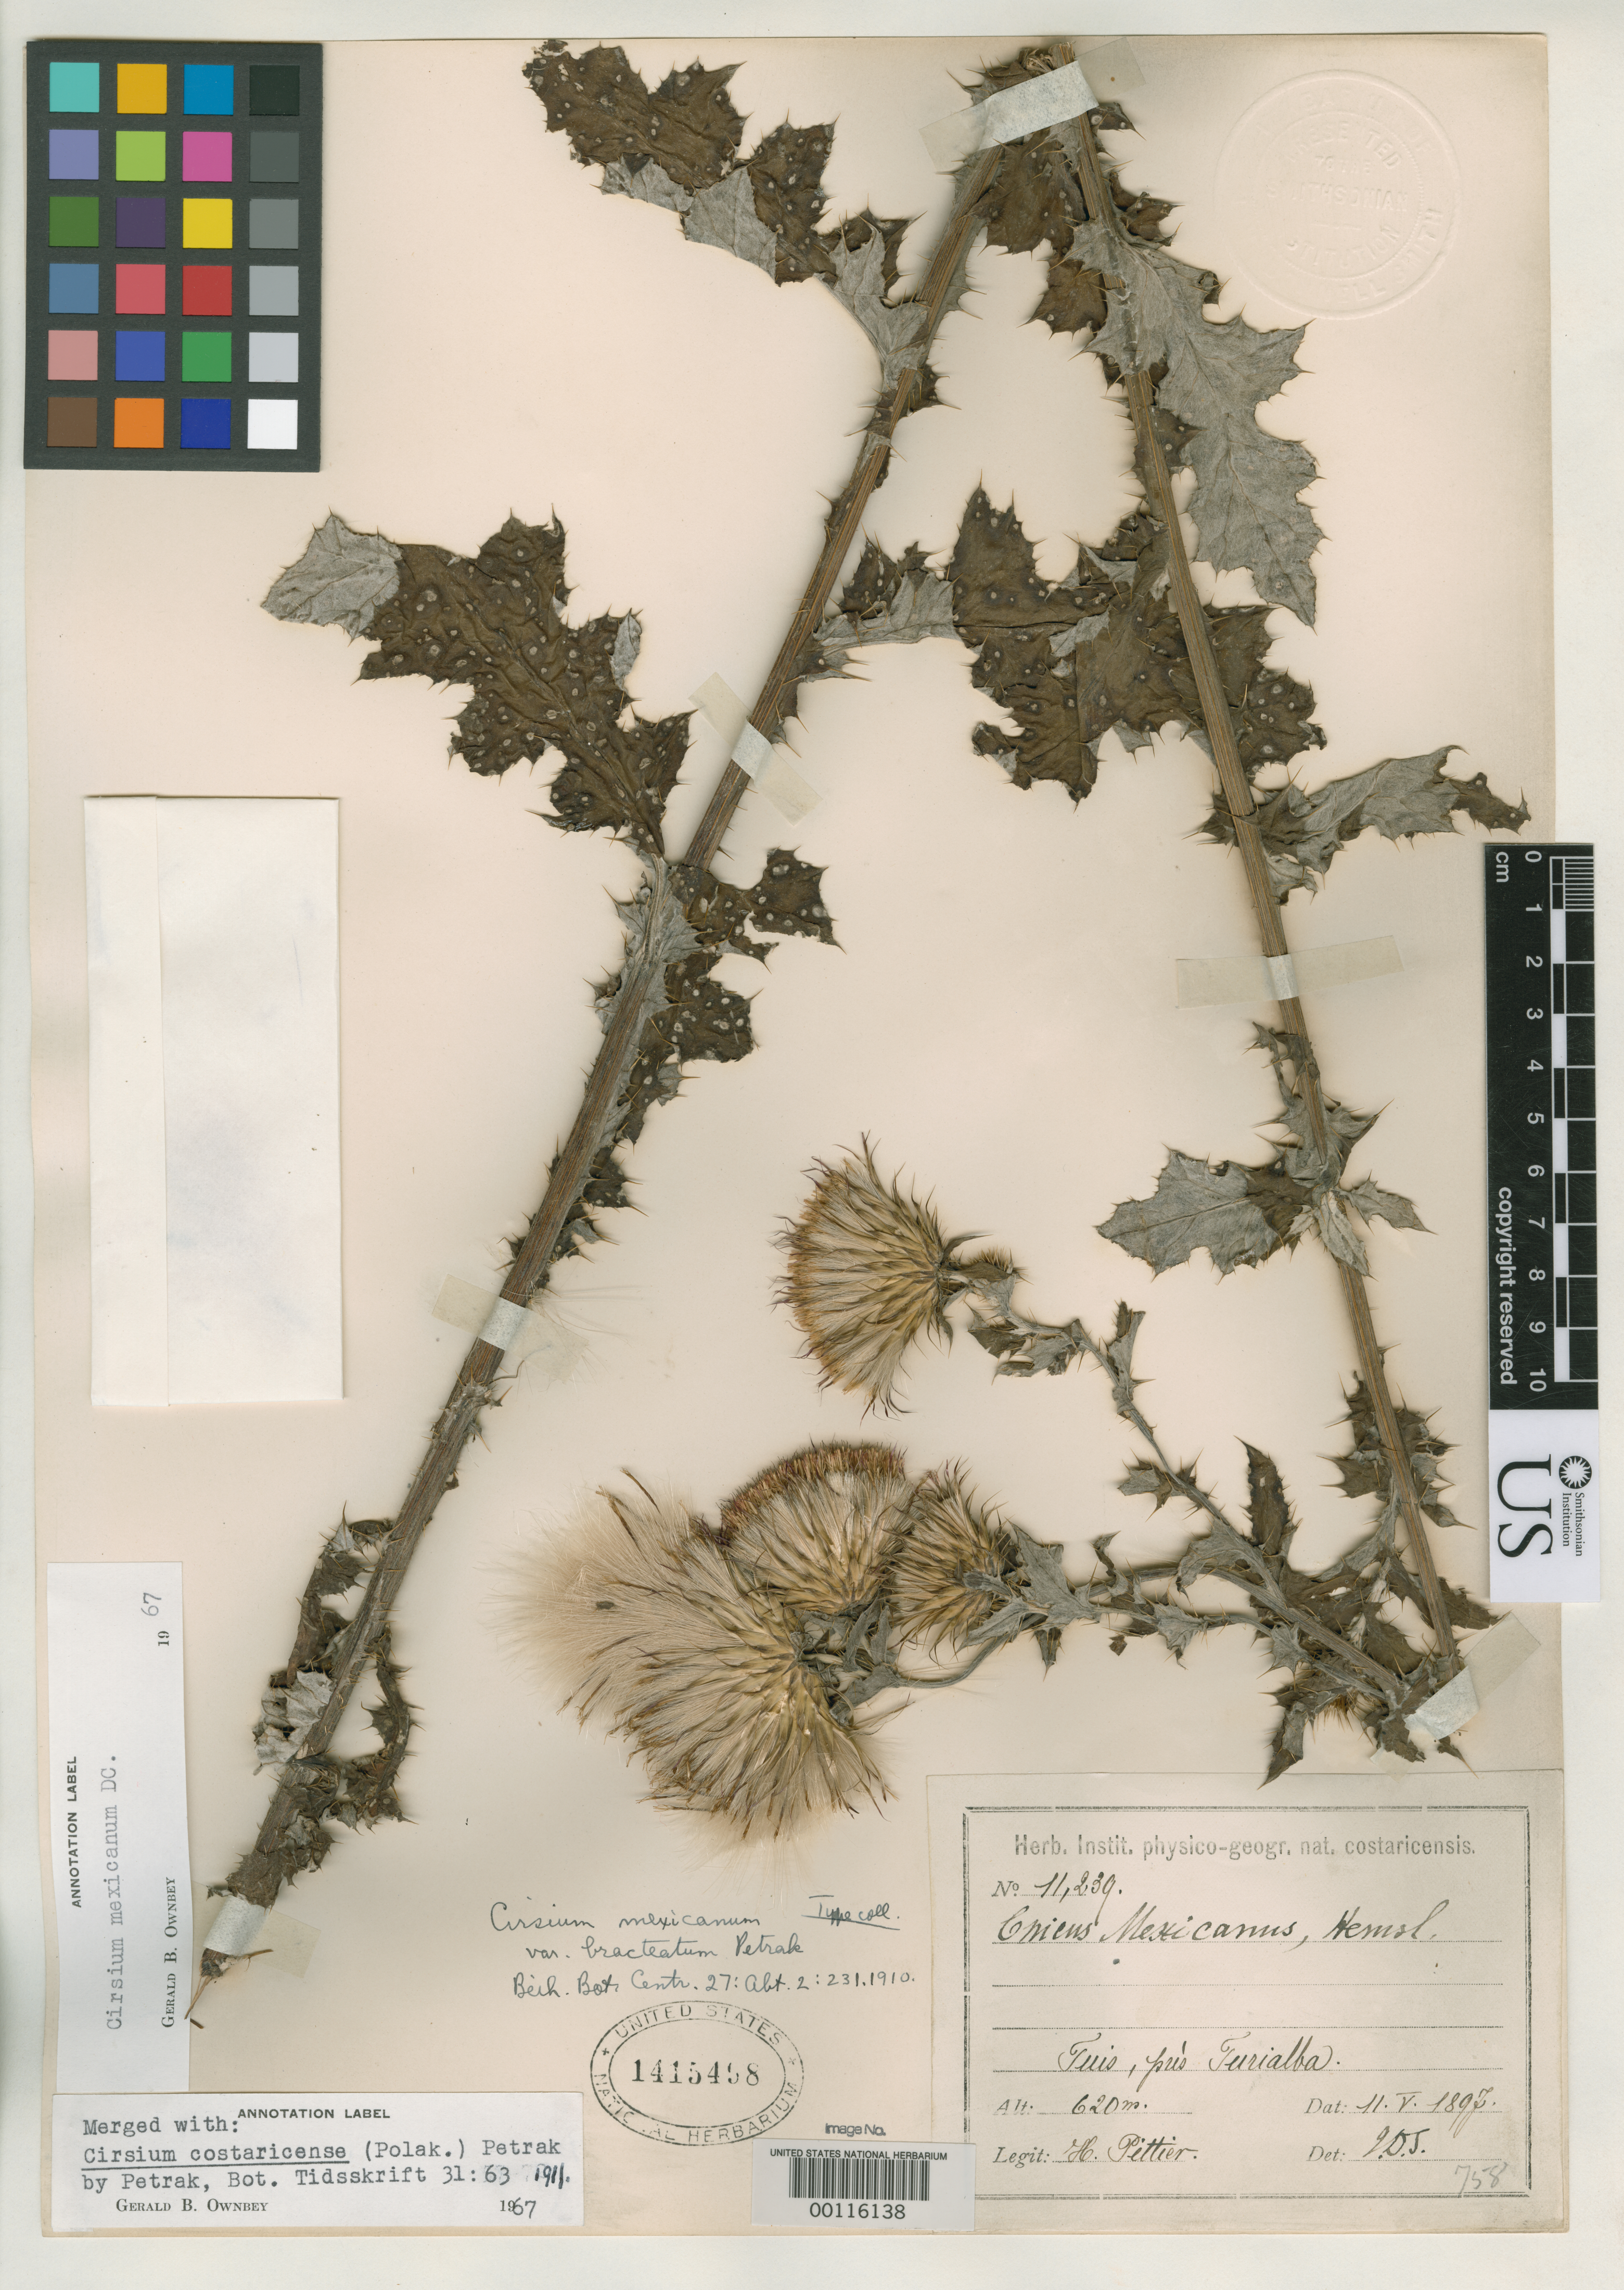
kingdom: Plantae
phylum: Tracheophyta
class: Magnoliopsida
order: Asterales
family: Asteraceae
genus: Cirsium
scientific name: Cirsium mexicanum var. bracteatum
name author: Petr.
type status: Type Collection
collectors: H. F. Pittier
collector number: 11239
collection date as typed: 11 May 1895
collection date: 1895-05-11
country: Costa Rica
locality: Tuis, pres Turrialba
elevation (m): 620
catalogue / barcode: US 1415498